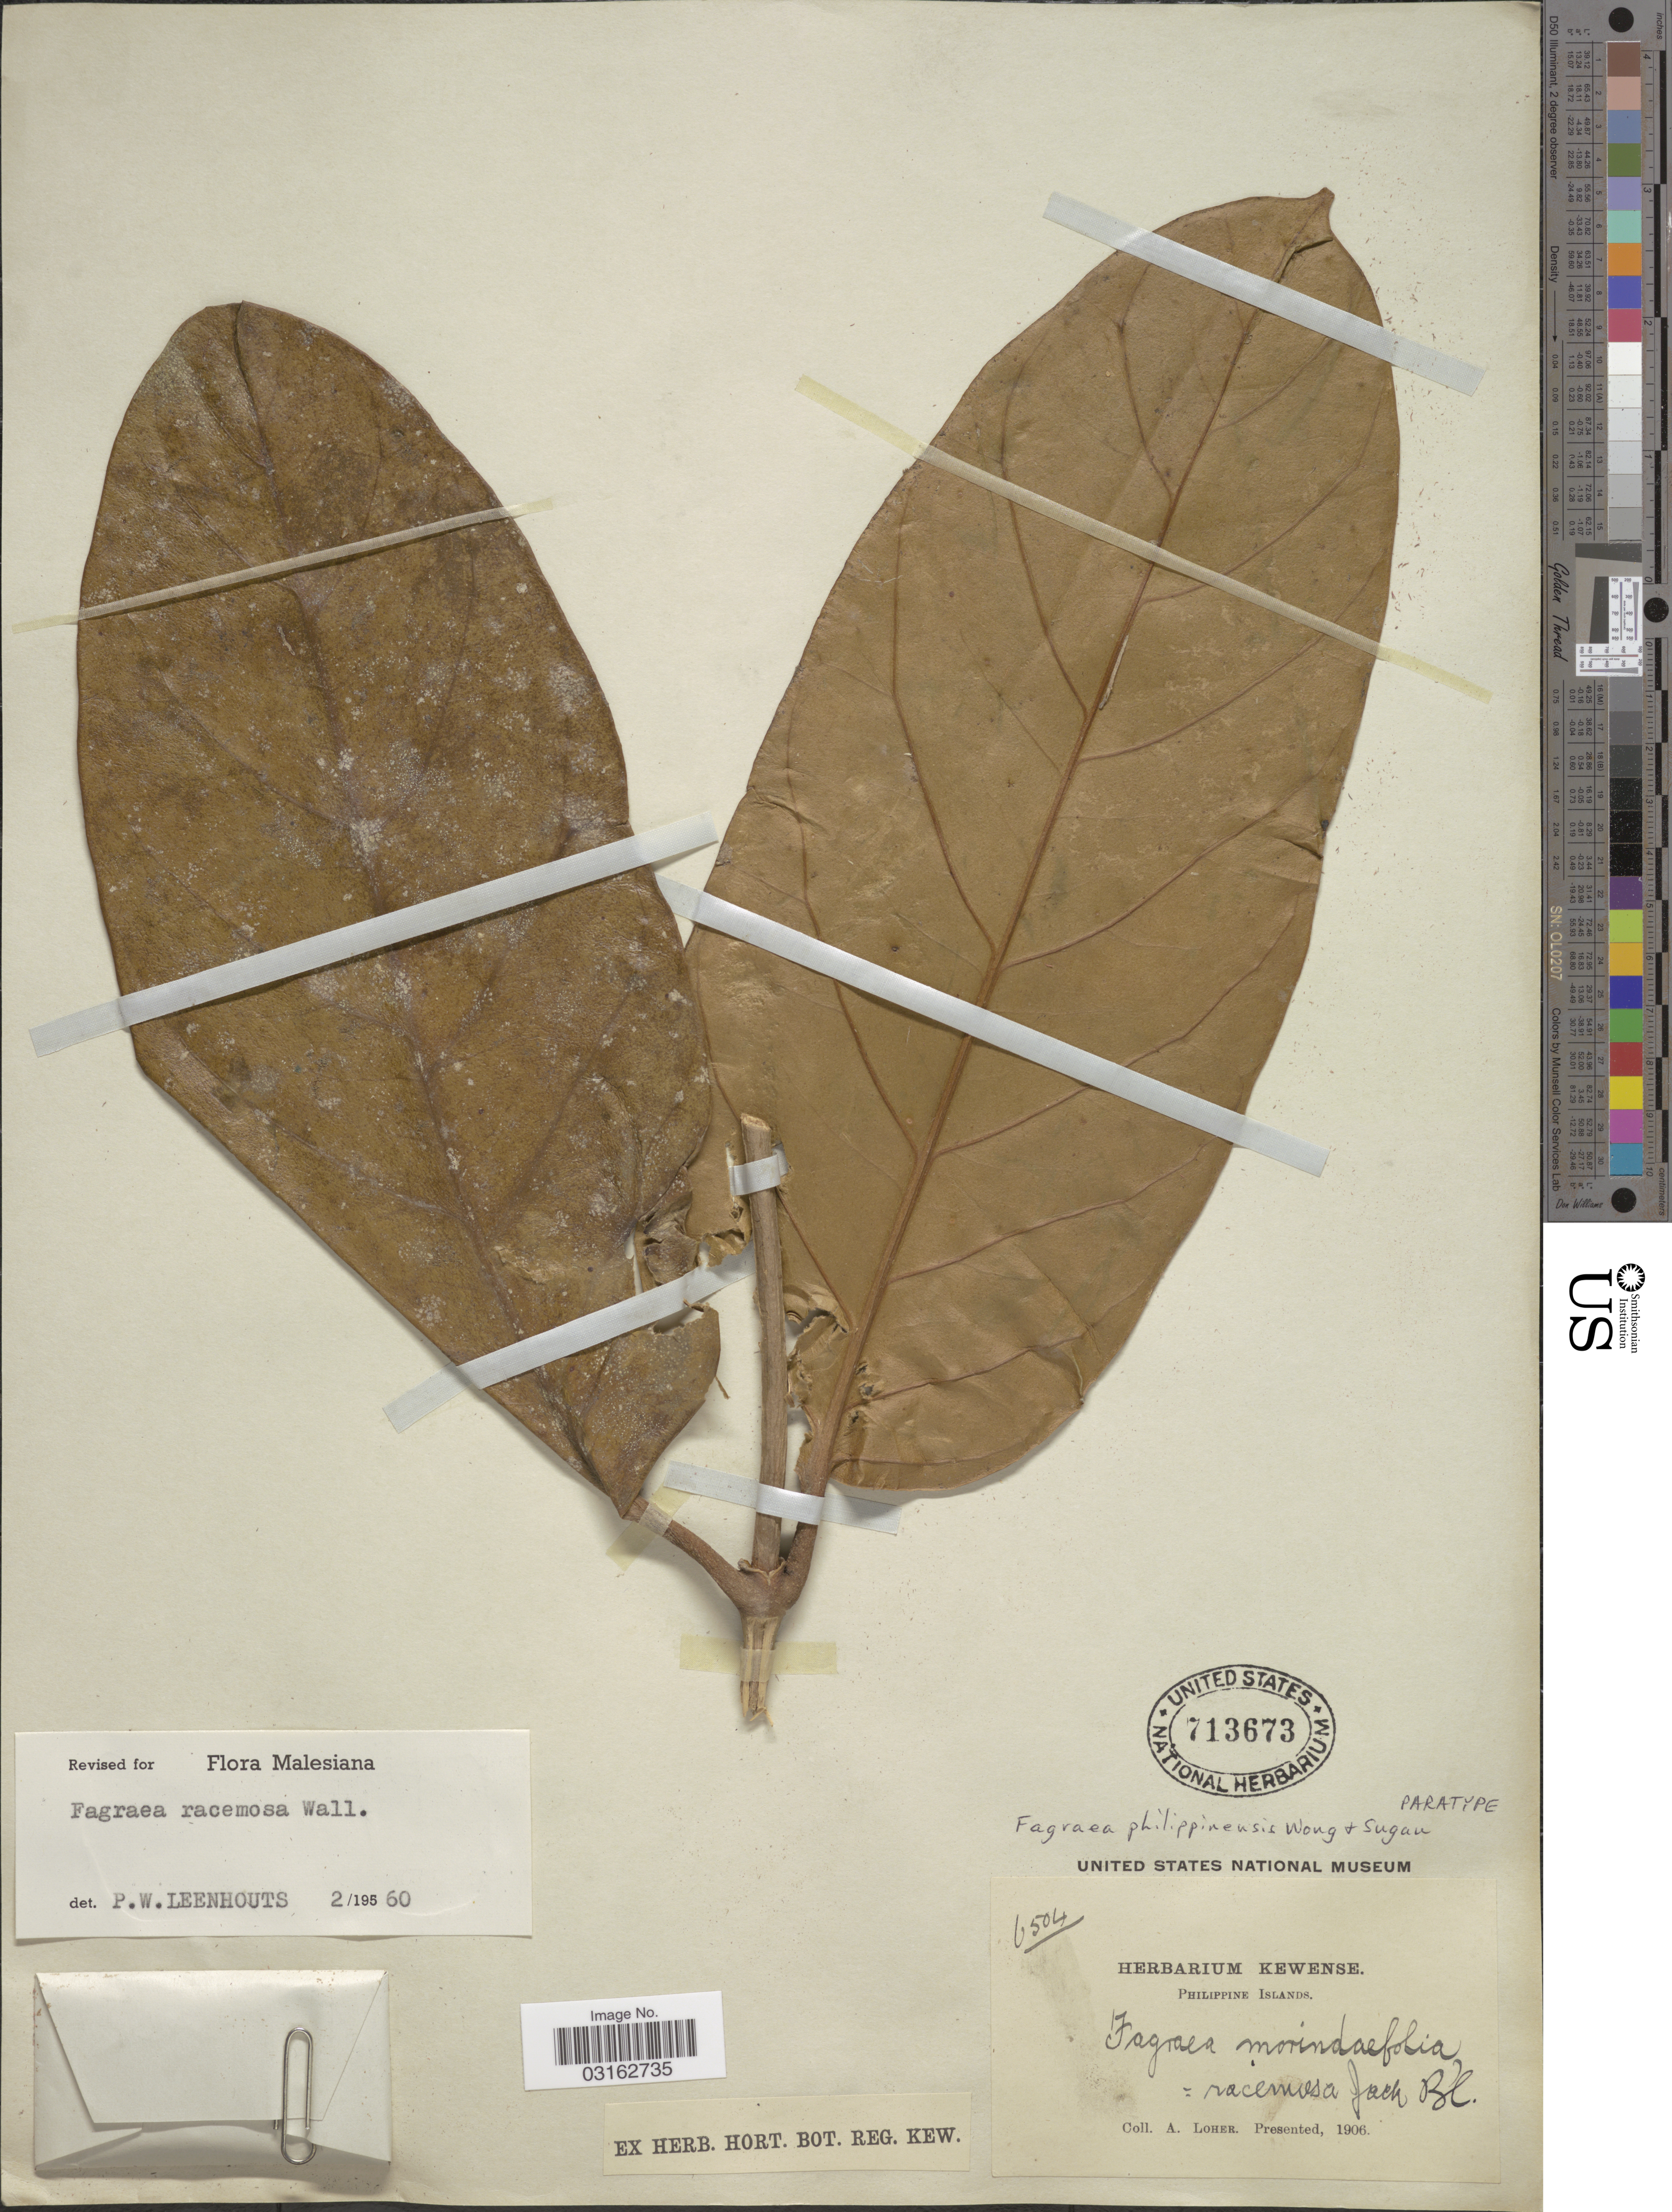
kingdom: Plantae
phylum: Tracheophyta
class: Magnoliopsida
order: Gentianales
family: Gentianaceae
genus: Fagraea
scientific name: Fagraea philippinensis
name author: Wong & Sugau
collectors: A. Loher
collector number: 6504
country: Philippines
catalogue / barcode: US 713673